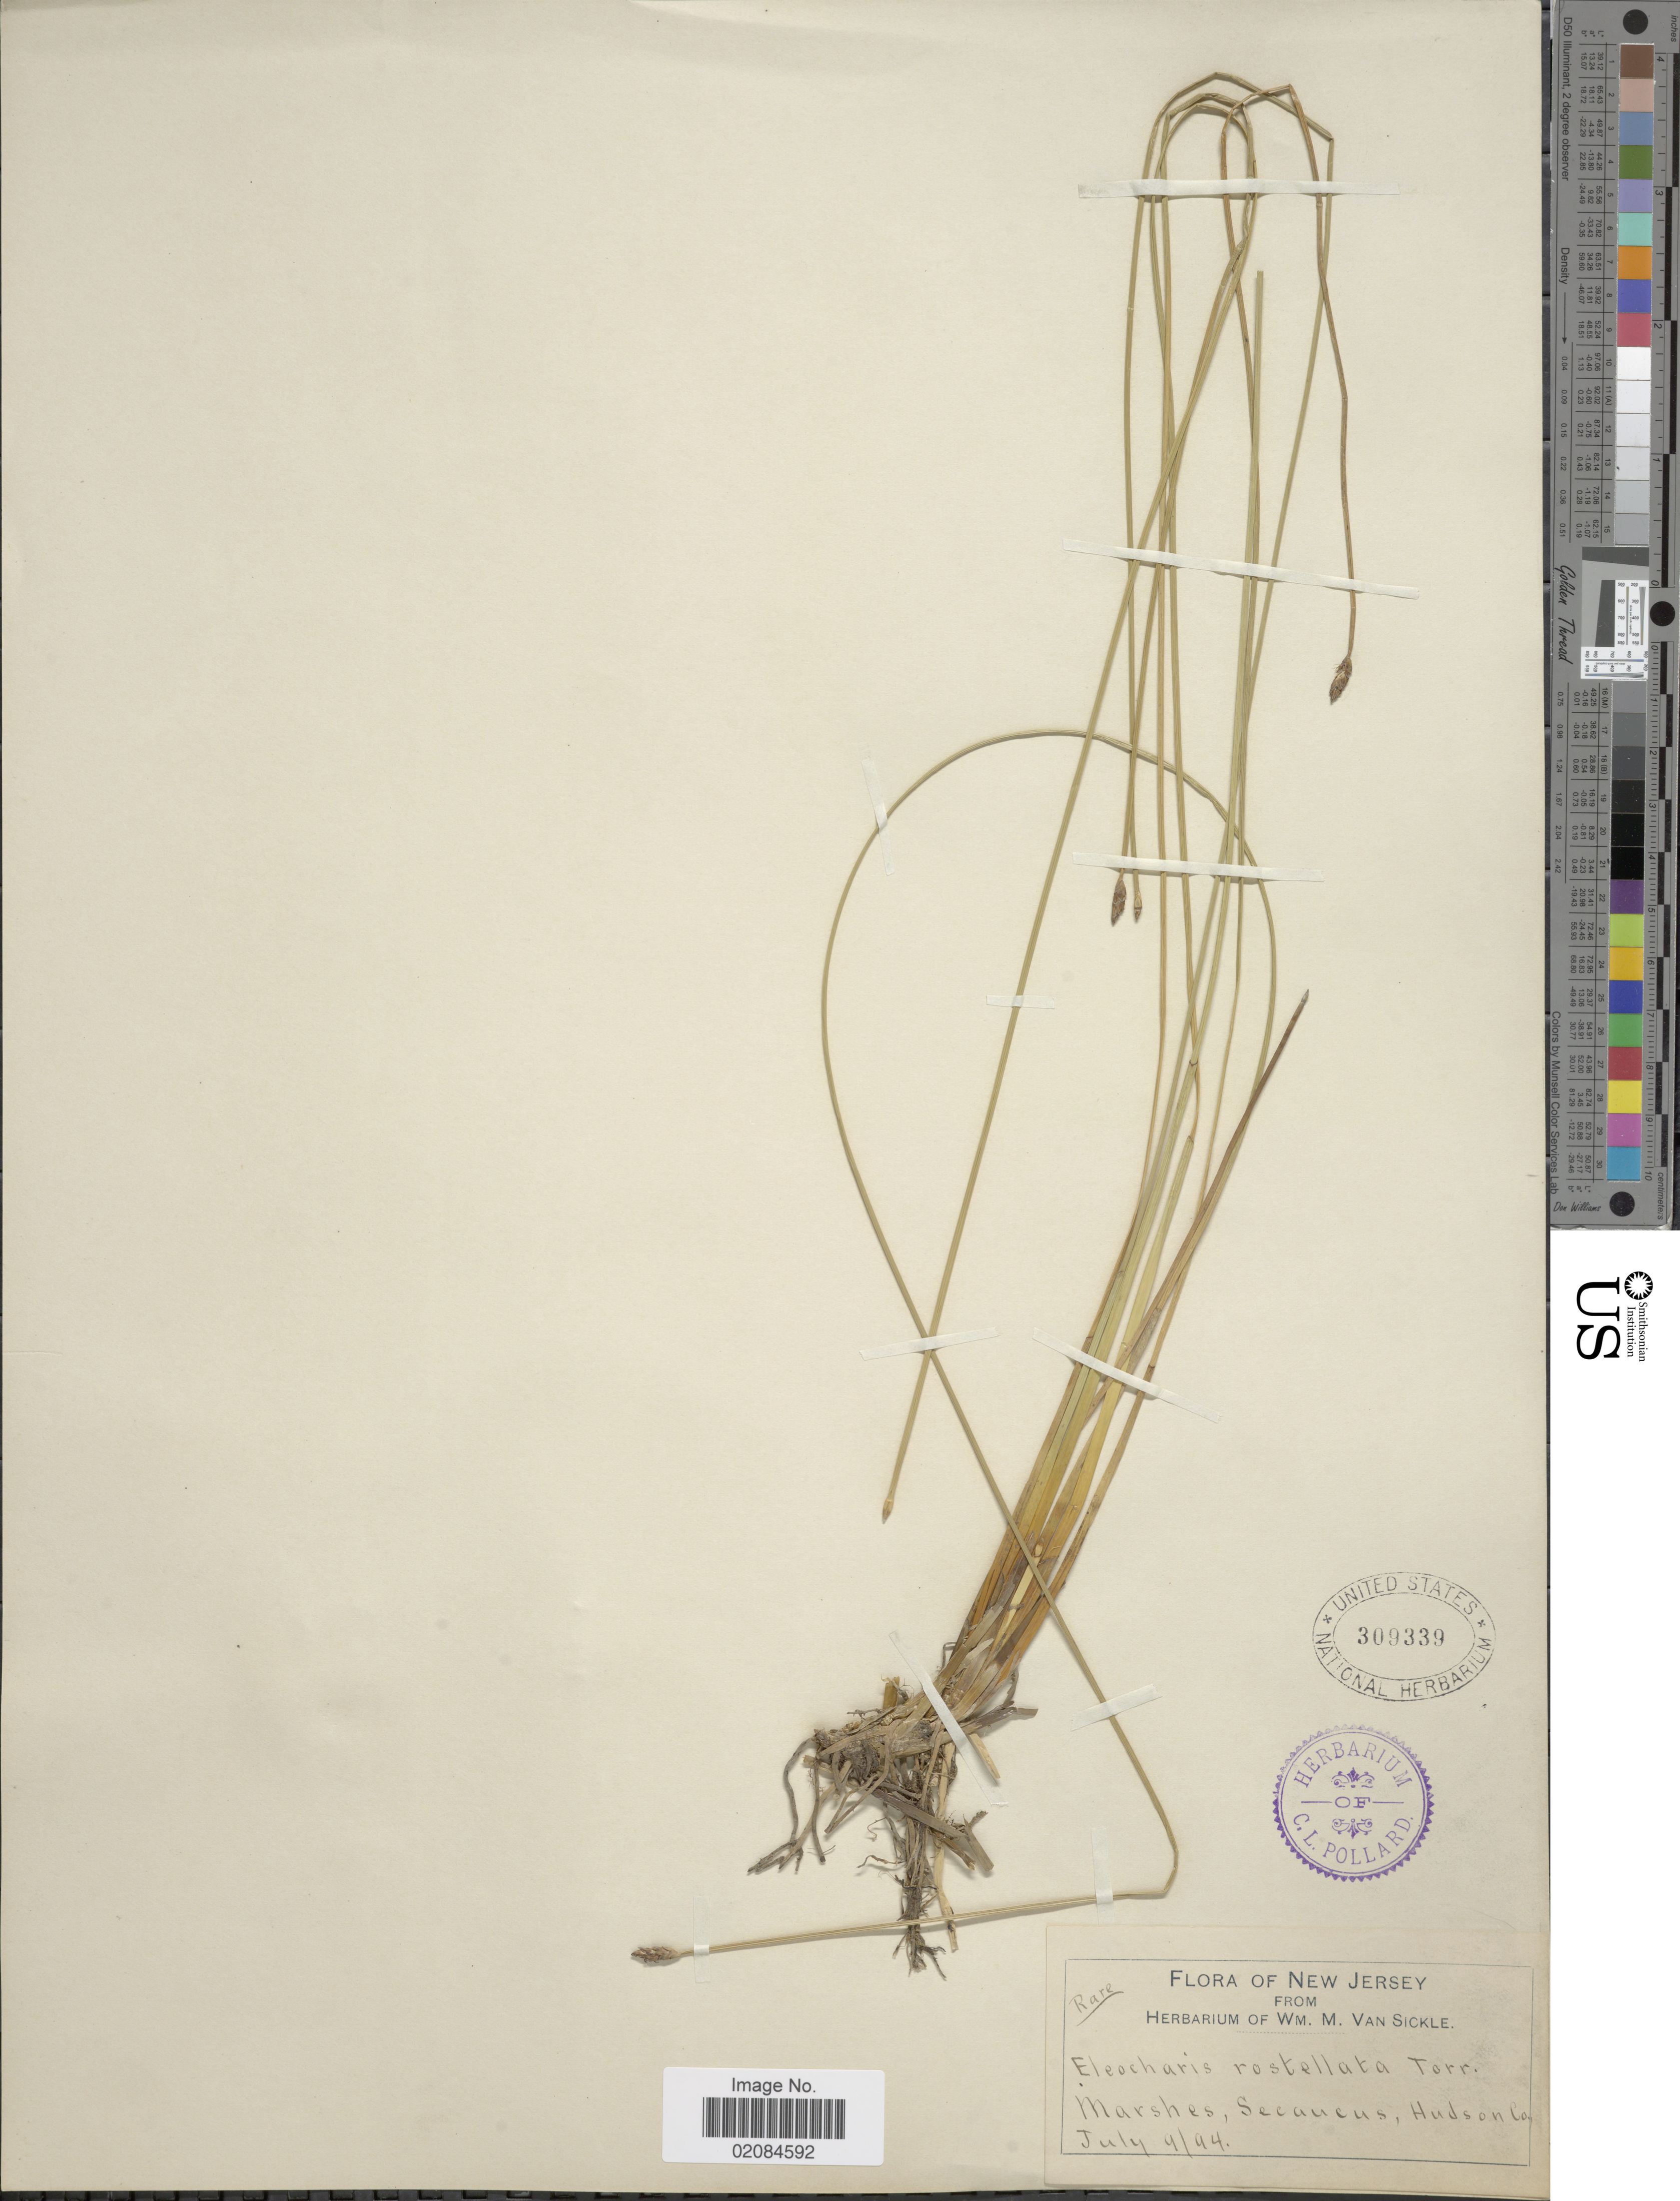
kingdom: Plantae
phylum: Tracheophyta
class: Liliopsida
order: Poales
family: Cyperaceae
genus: Eleocharis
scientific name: Eleocharis rostellata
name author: (Torr.) Torr.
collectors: ex herb. Wm. M. Van Sickle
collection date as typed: Transcribed d/m/y: 9/7/94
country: United States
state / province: New Jersey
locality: Marshes, Secaucus, Hudson Co.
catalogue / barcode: US 309339